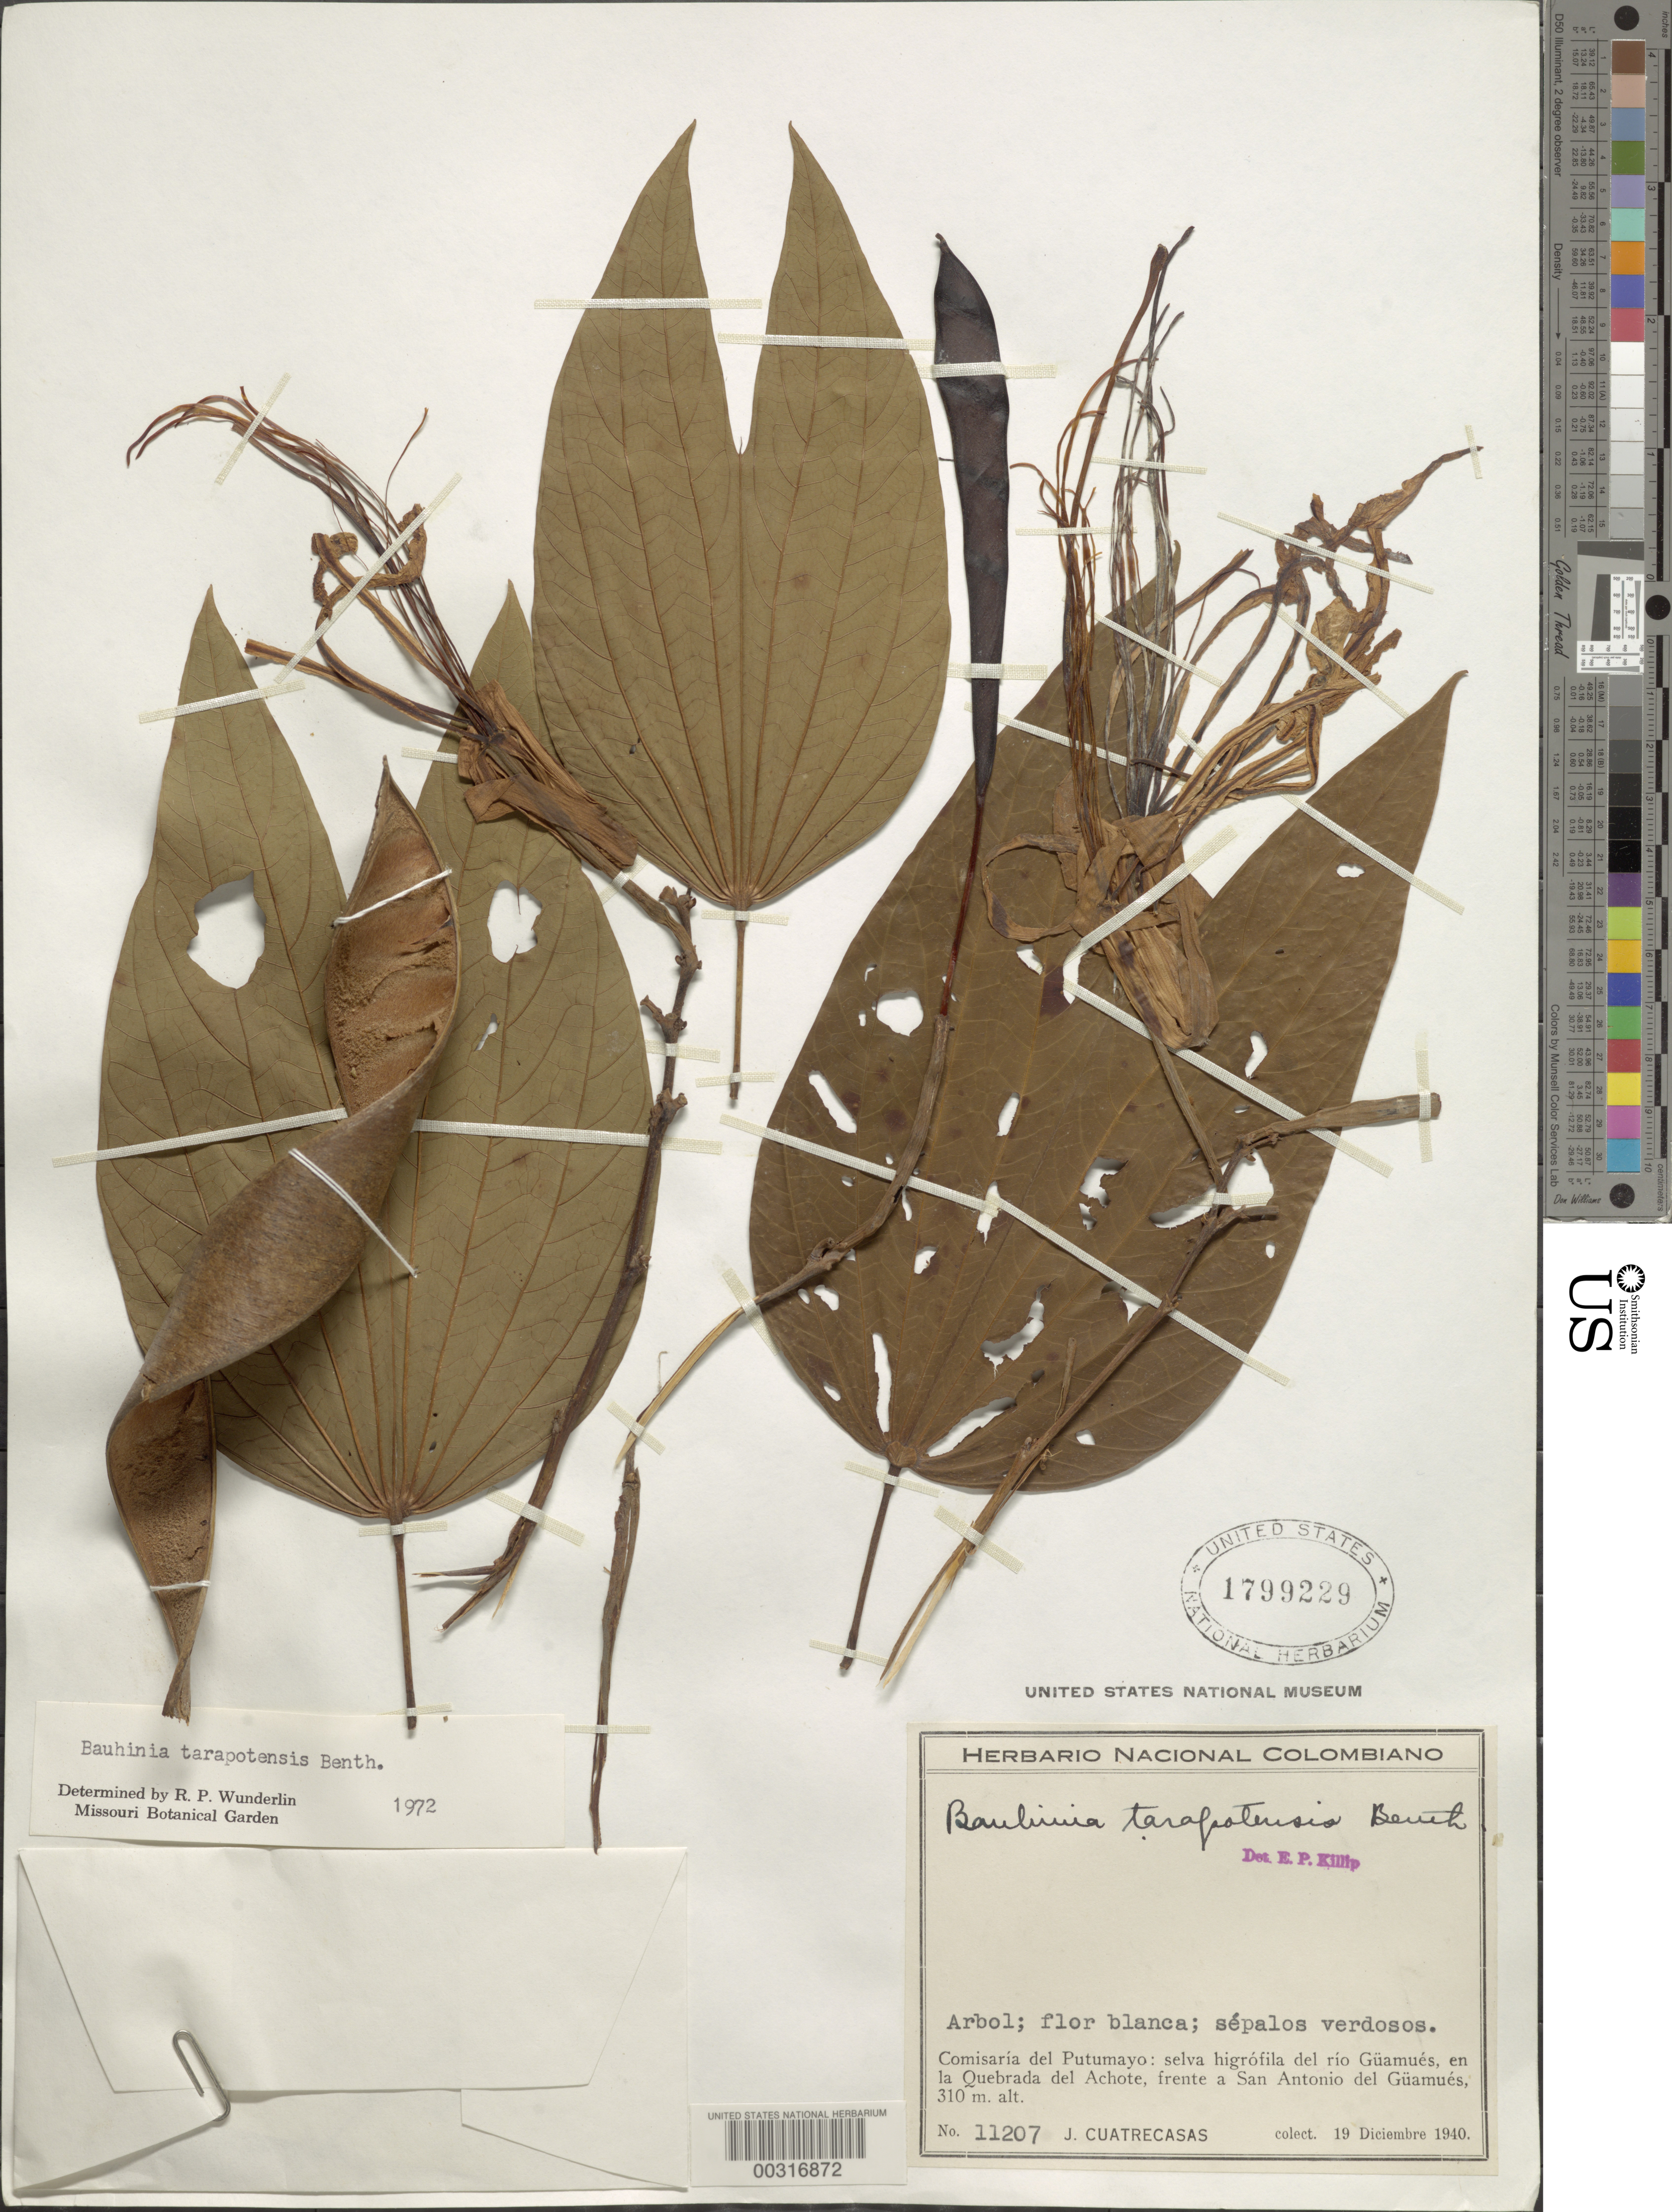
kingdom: Plantae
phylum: Tracheophyta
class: Magnoliopsida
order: Fabales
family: Fabaceae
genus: Bauhinia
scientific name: Bauhinia tarapotensis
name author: Benth.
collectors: J. Cuatrecasas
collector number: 11207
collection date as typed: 19 Dec 1940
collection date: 1940-12-19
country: Colombia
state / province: Putumayo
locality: Rio Guamues in the Quebrada del Achote, front of San Antonia del Guamues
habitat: Water loving forest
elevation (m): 310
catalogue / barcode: US 1799229